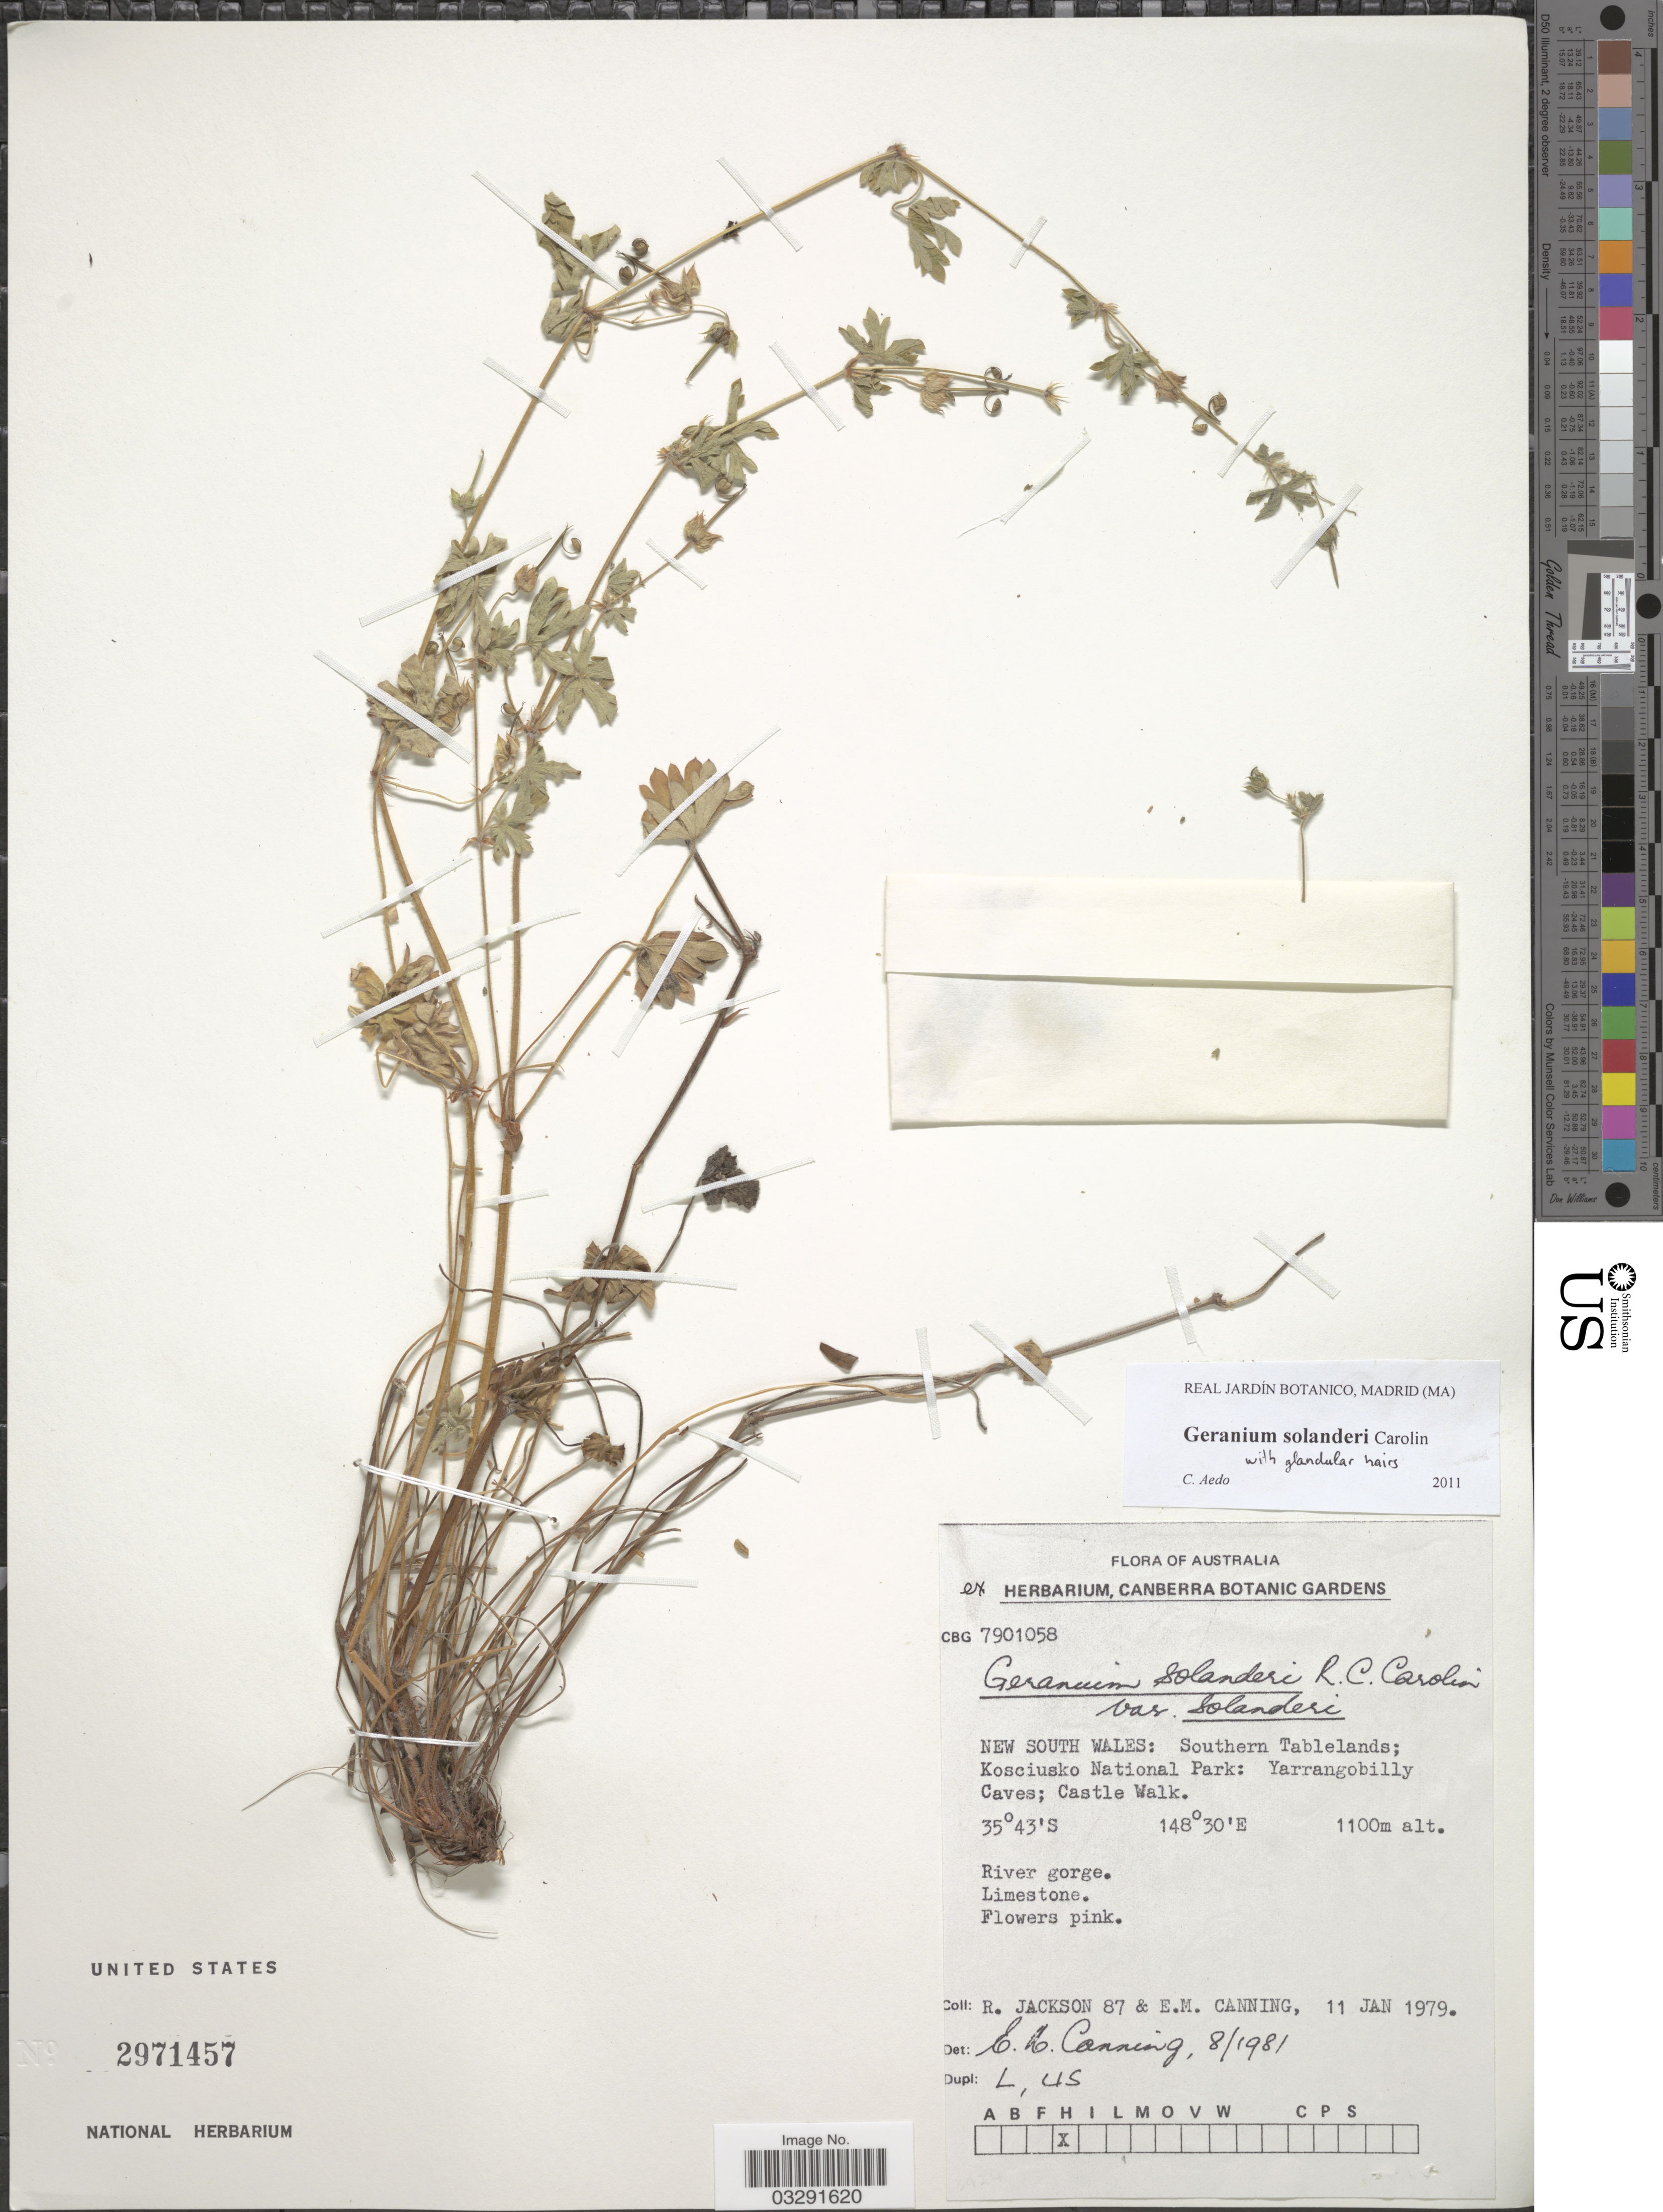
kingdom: Plantae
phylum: Tracheophyta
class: Magnoliopsida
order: Geraniales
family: Geraniaceae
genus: Geranium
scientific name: Geranium solanderi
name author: Carolin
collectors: R. Jackson & E. Canning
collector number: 87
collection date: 1979-01-11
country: Australia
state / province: New South Wales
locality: Southern Tablelands; Kosciusko National Park: Yarrangobilly Caves; Castle Walk.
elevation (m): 1100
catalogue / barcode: US 2971457